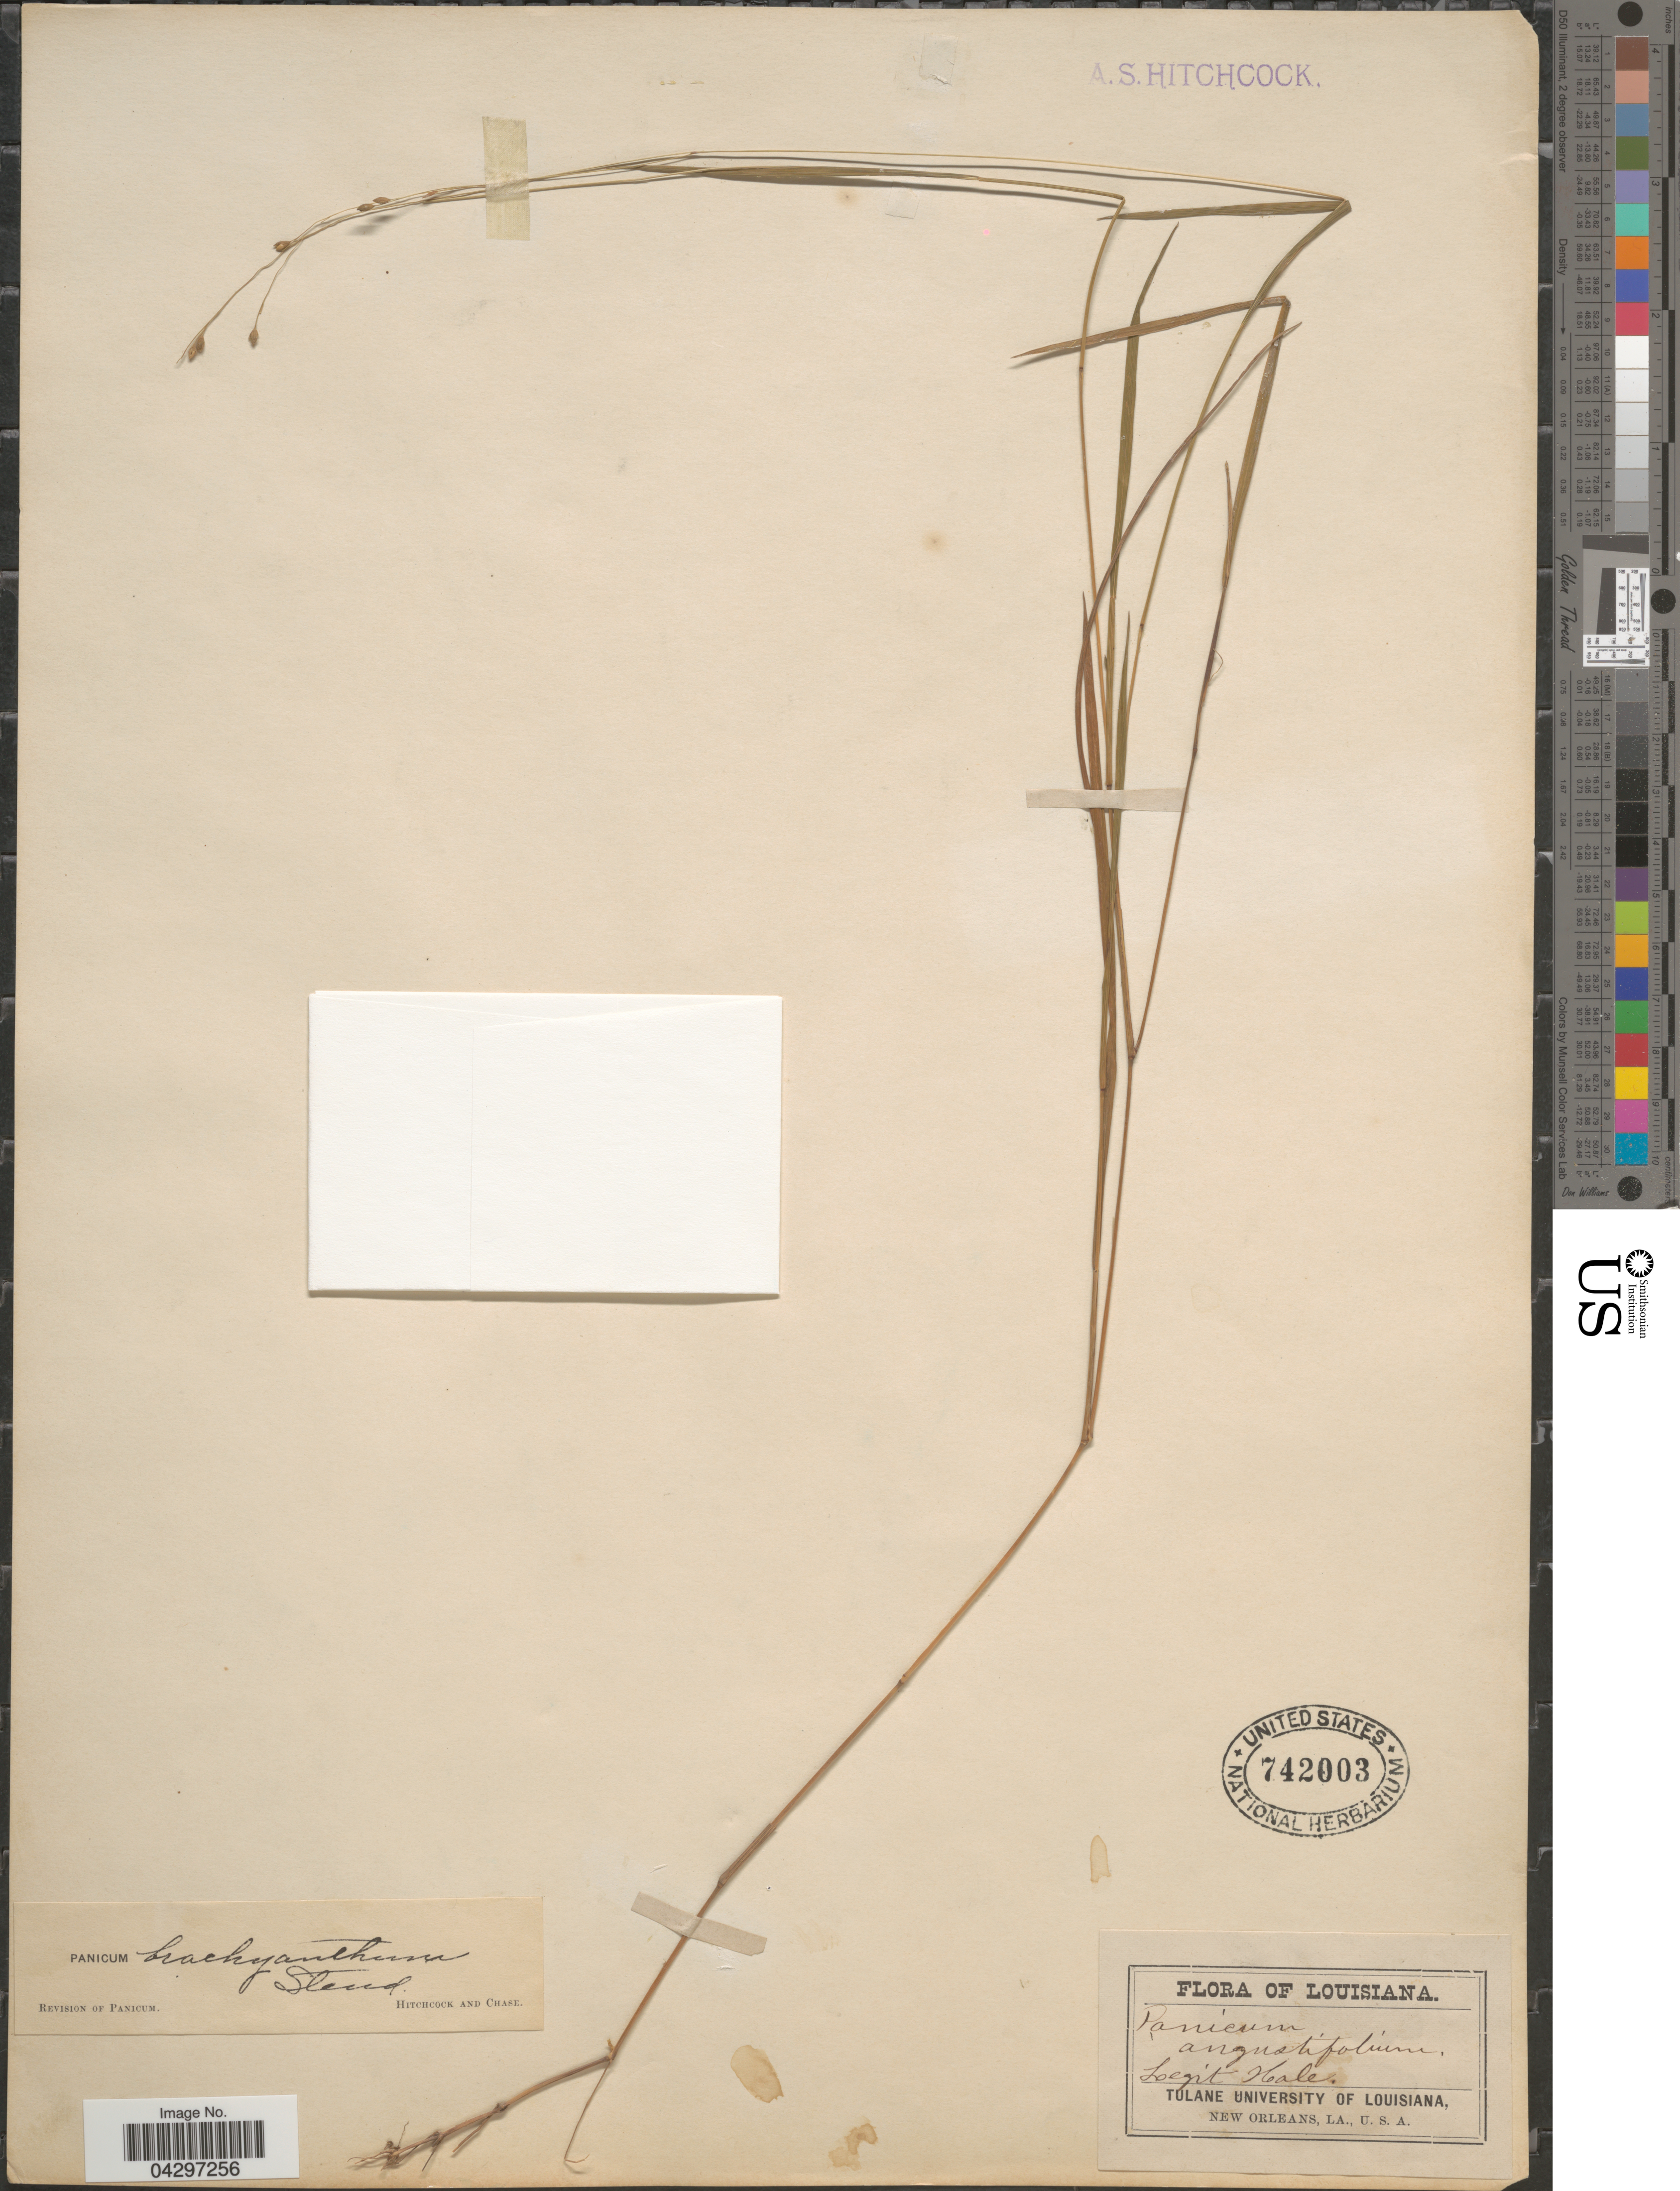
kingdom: Plantae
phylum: Tracheophyta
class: Liliopsida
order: Poales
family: Poaceae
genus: Panicum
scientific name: Panicum brachyanthum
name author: Steud.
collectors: -- Hale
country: United States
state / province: Louisiana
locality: New Orleans. [unsure placement]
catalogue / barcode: US 742003